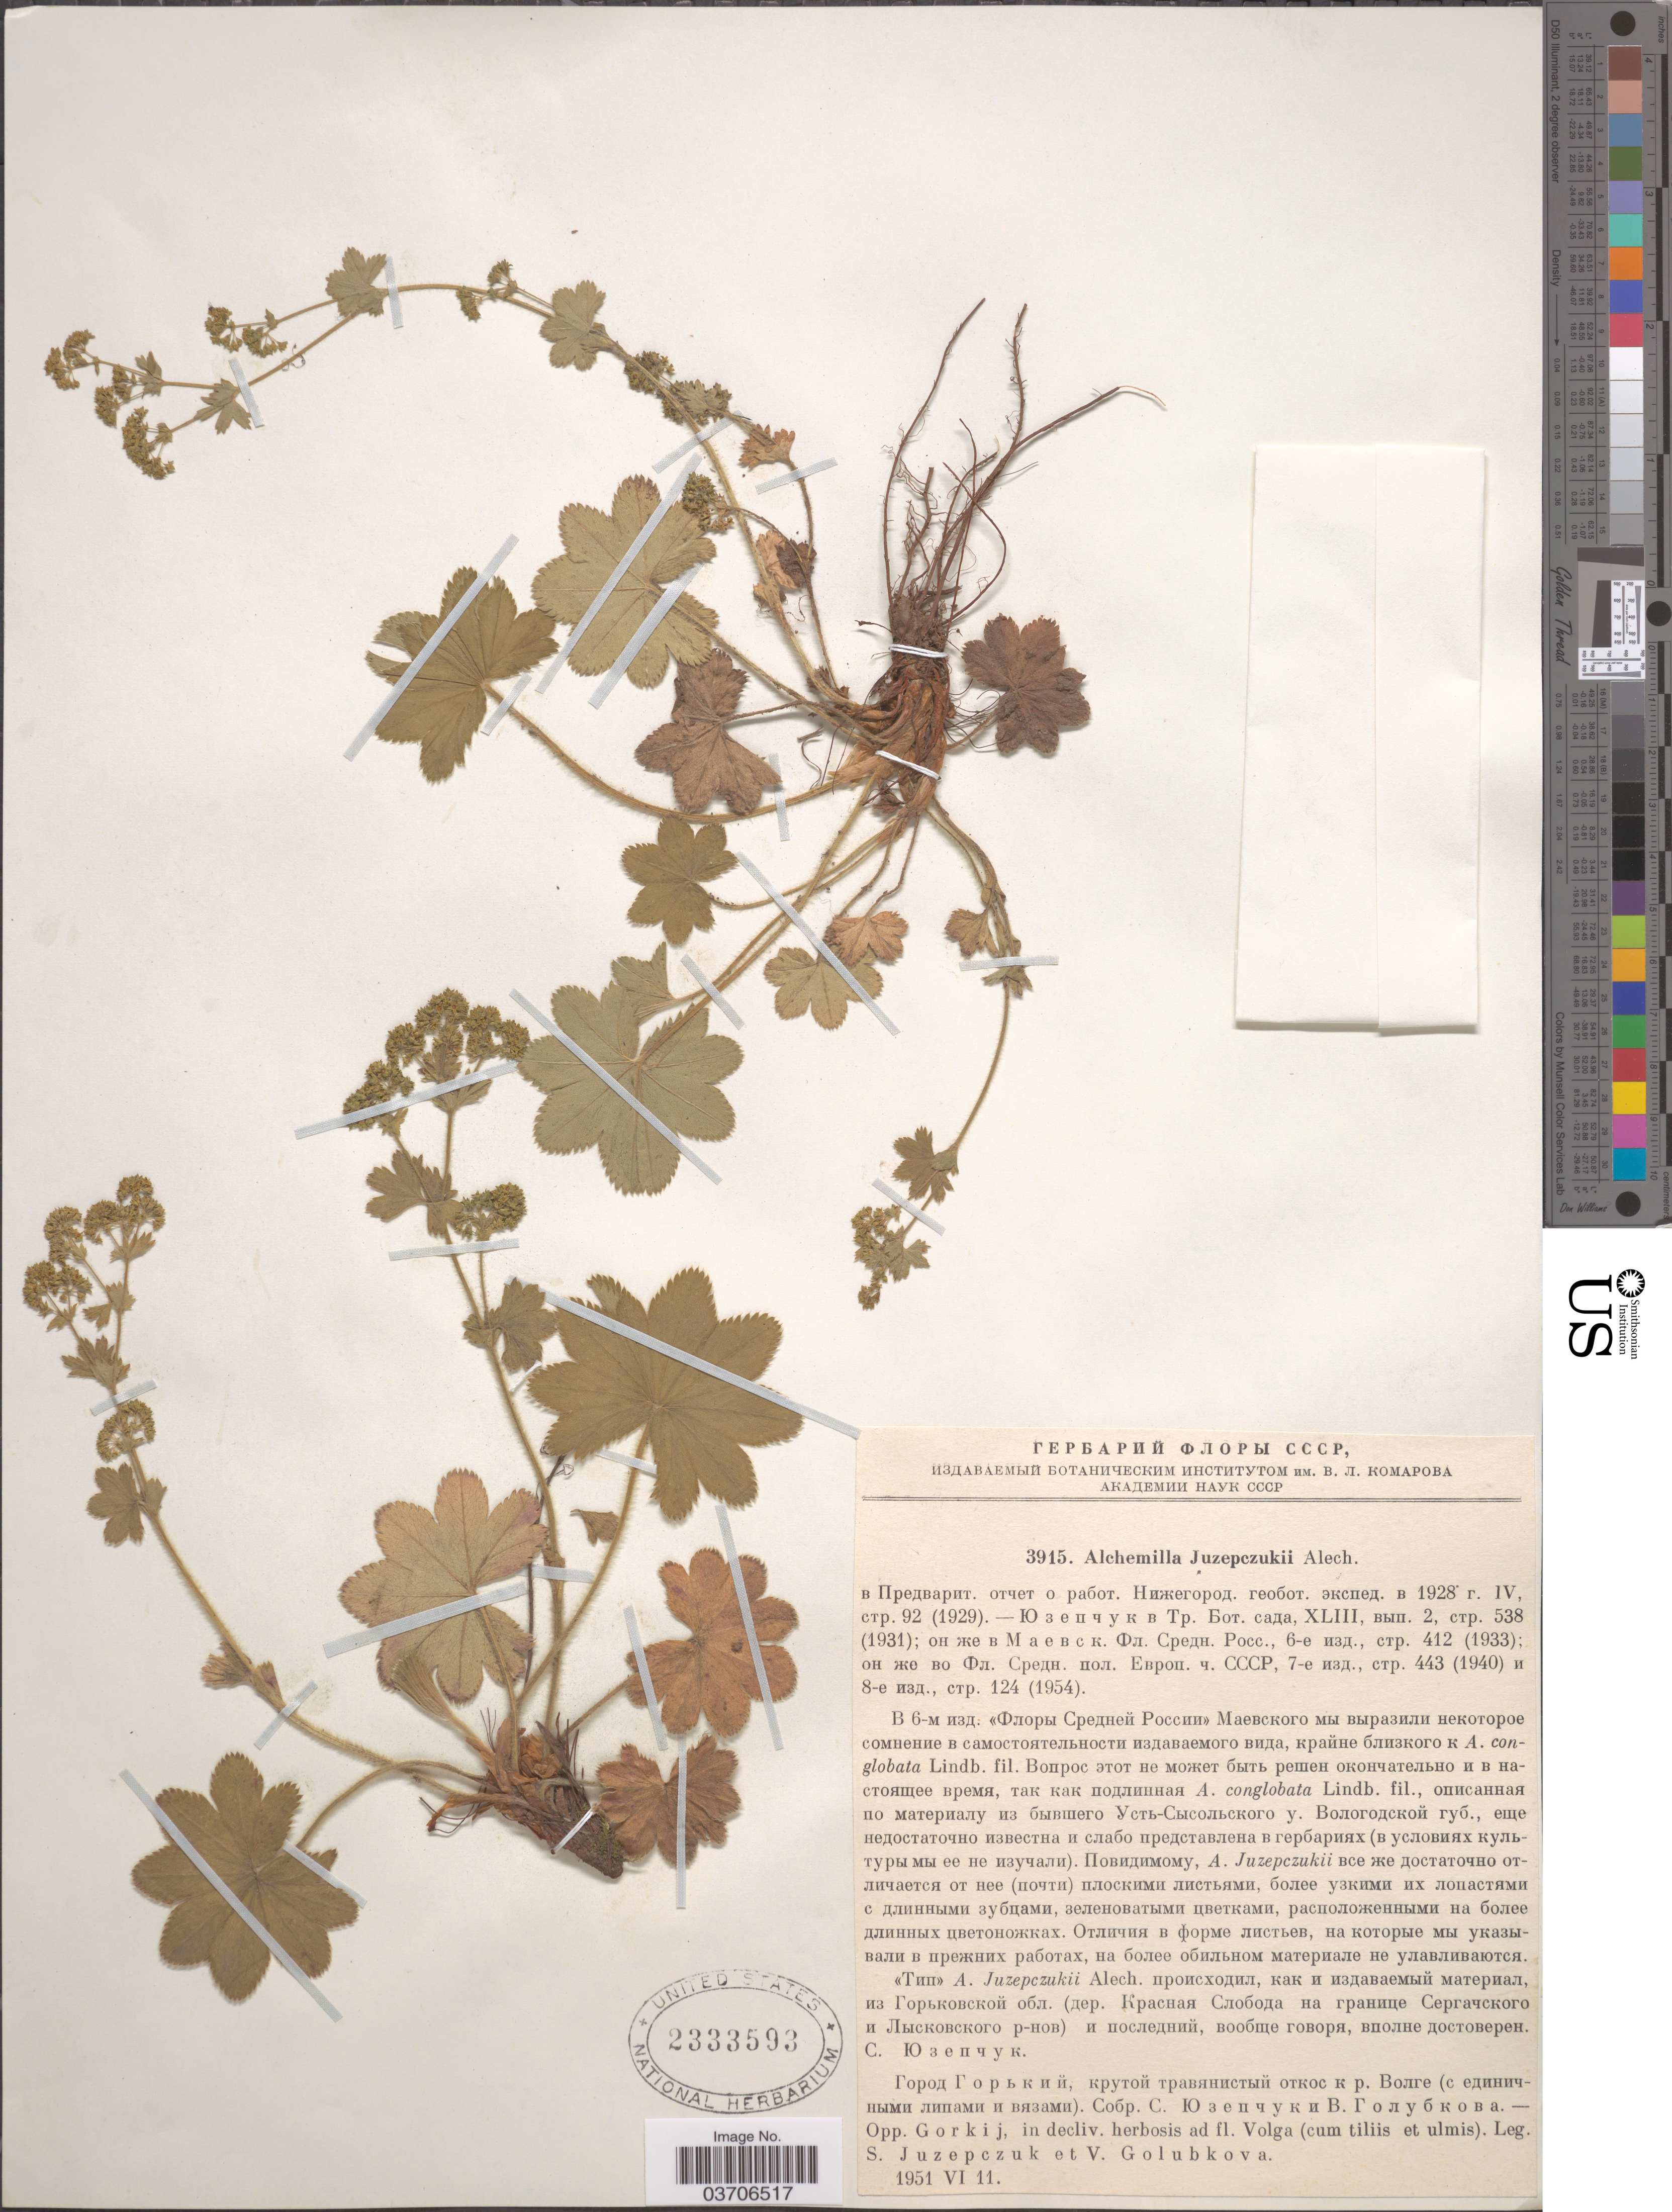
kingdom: Plantae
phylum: Tracheophyta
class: Magnoliopsida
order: Rosales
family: Rosaceae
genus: Alchemilla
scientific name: Alchemilla juzepczukii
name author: Alechin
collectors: S. V. Juzepczuk & V. F. Golubkova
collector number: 3915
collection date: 1951-06-11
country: Russian Federation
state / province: Nizhny Novgorod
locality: Opp. Gorkij, in decliv. herbosis ad fl. Volga (cum tiliis et ulmis).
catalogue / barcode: US 2333593